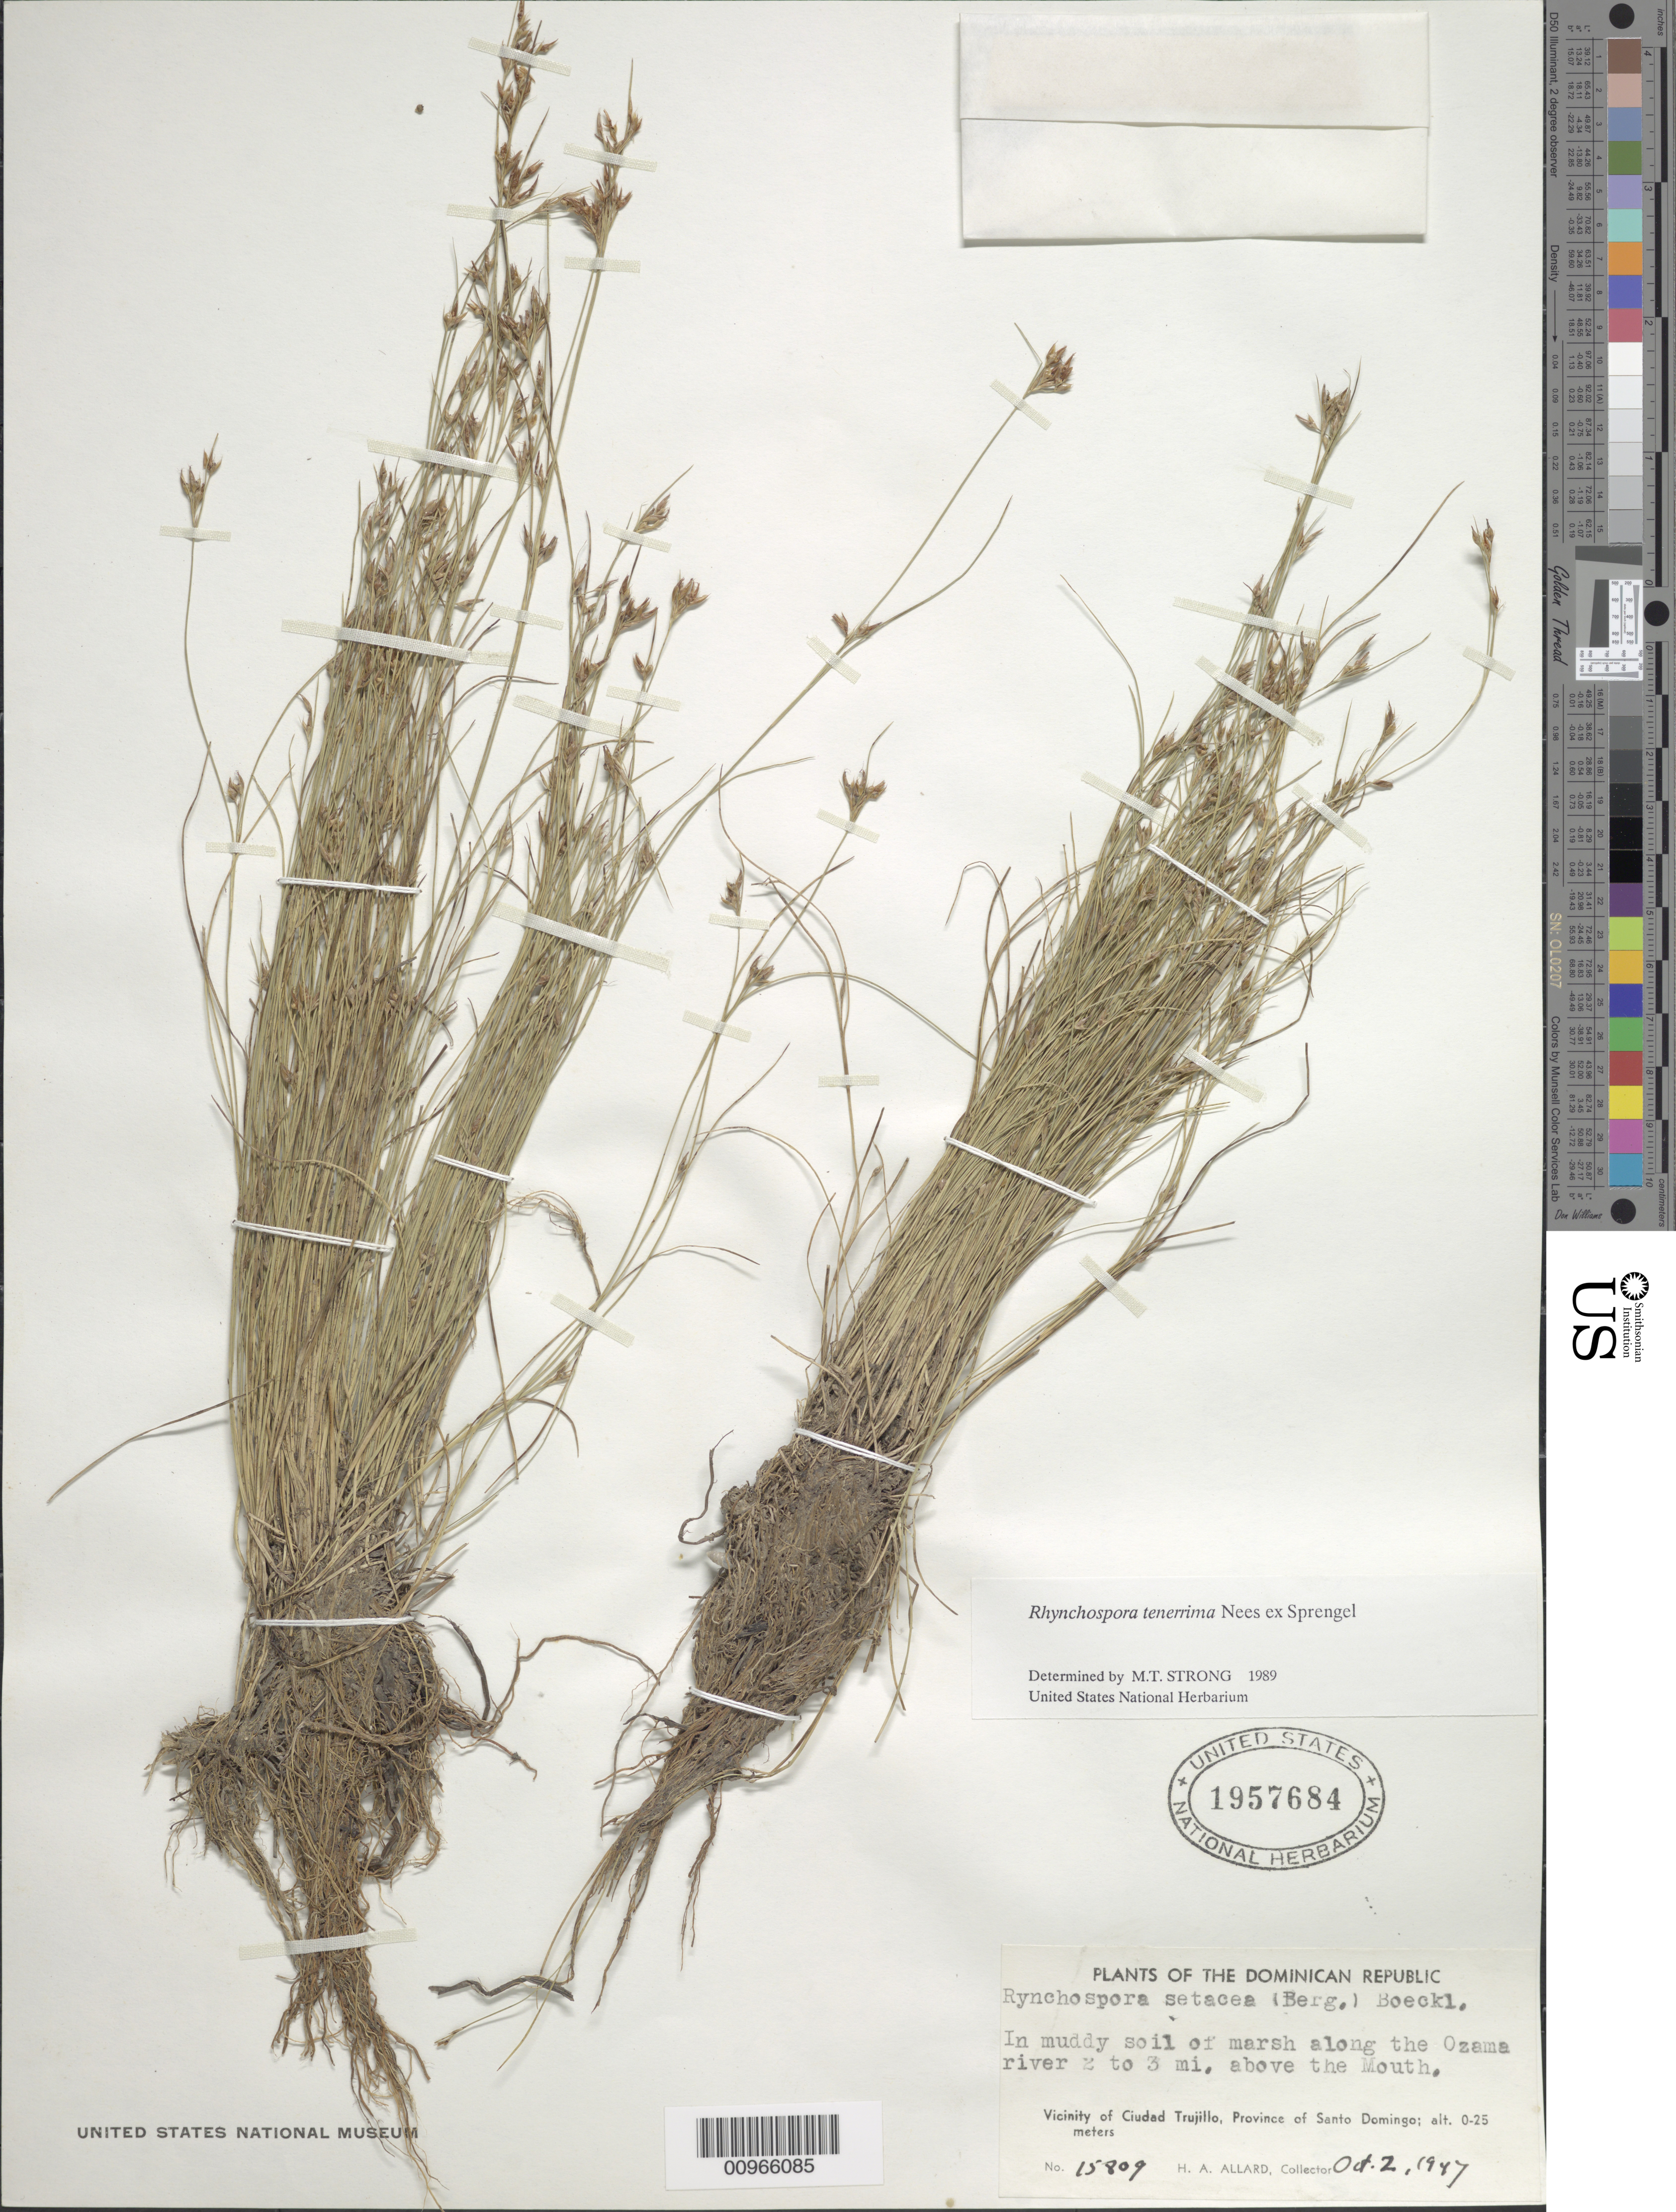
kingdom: Plantae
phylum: Tracheophyta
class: Liliopsida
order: Poales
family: Cyperaceae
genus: Rhynchospora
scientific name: Rhynchospora tenerrima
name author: Nees ex Spreng.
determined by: Strong, M. T., (US), Smithsonian Institution - National Museum of Natural History (UNITED STATES)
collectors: H. A. Allard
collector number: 15809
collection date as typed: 02 Oct 1947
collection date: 1947-10-02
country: Dominican Republic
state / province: Santo Domingo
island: Hispaniola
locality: Vicinity of Ciudad Trujillo, marsh along the Ozama river 2 to 3 miles above the mouth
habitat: In muddy soil of marsh along river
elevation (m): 0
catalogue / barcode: US 1957684